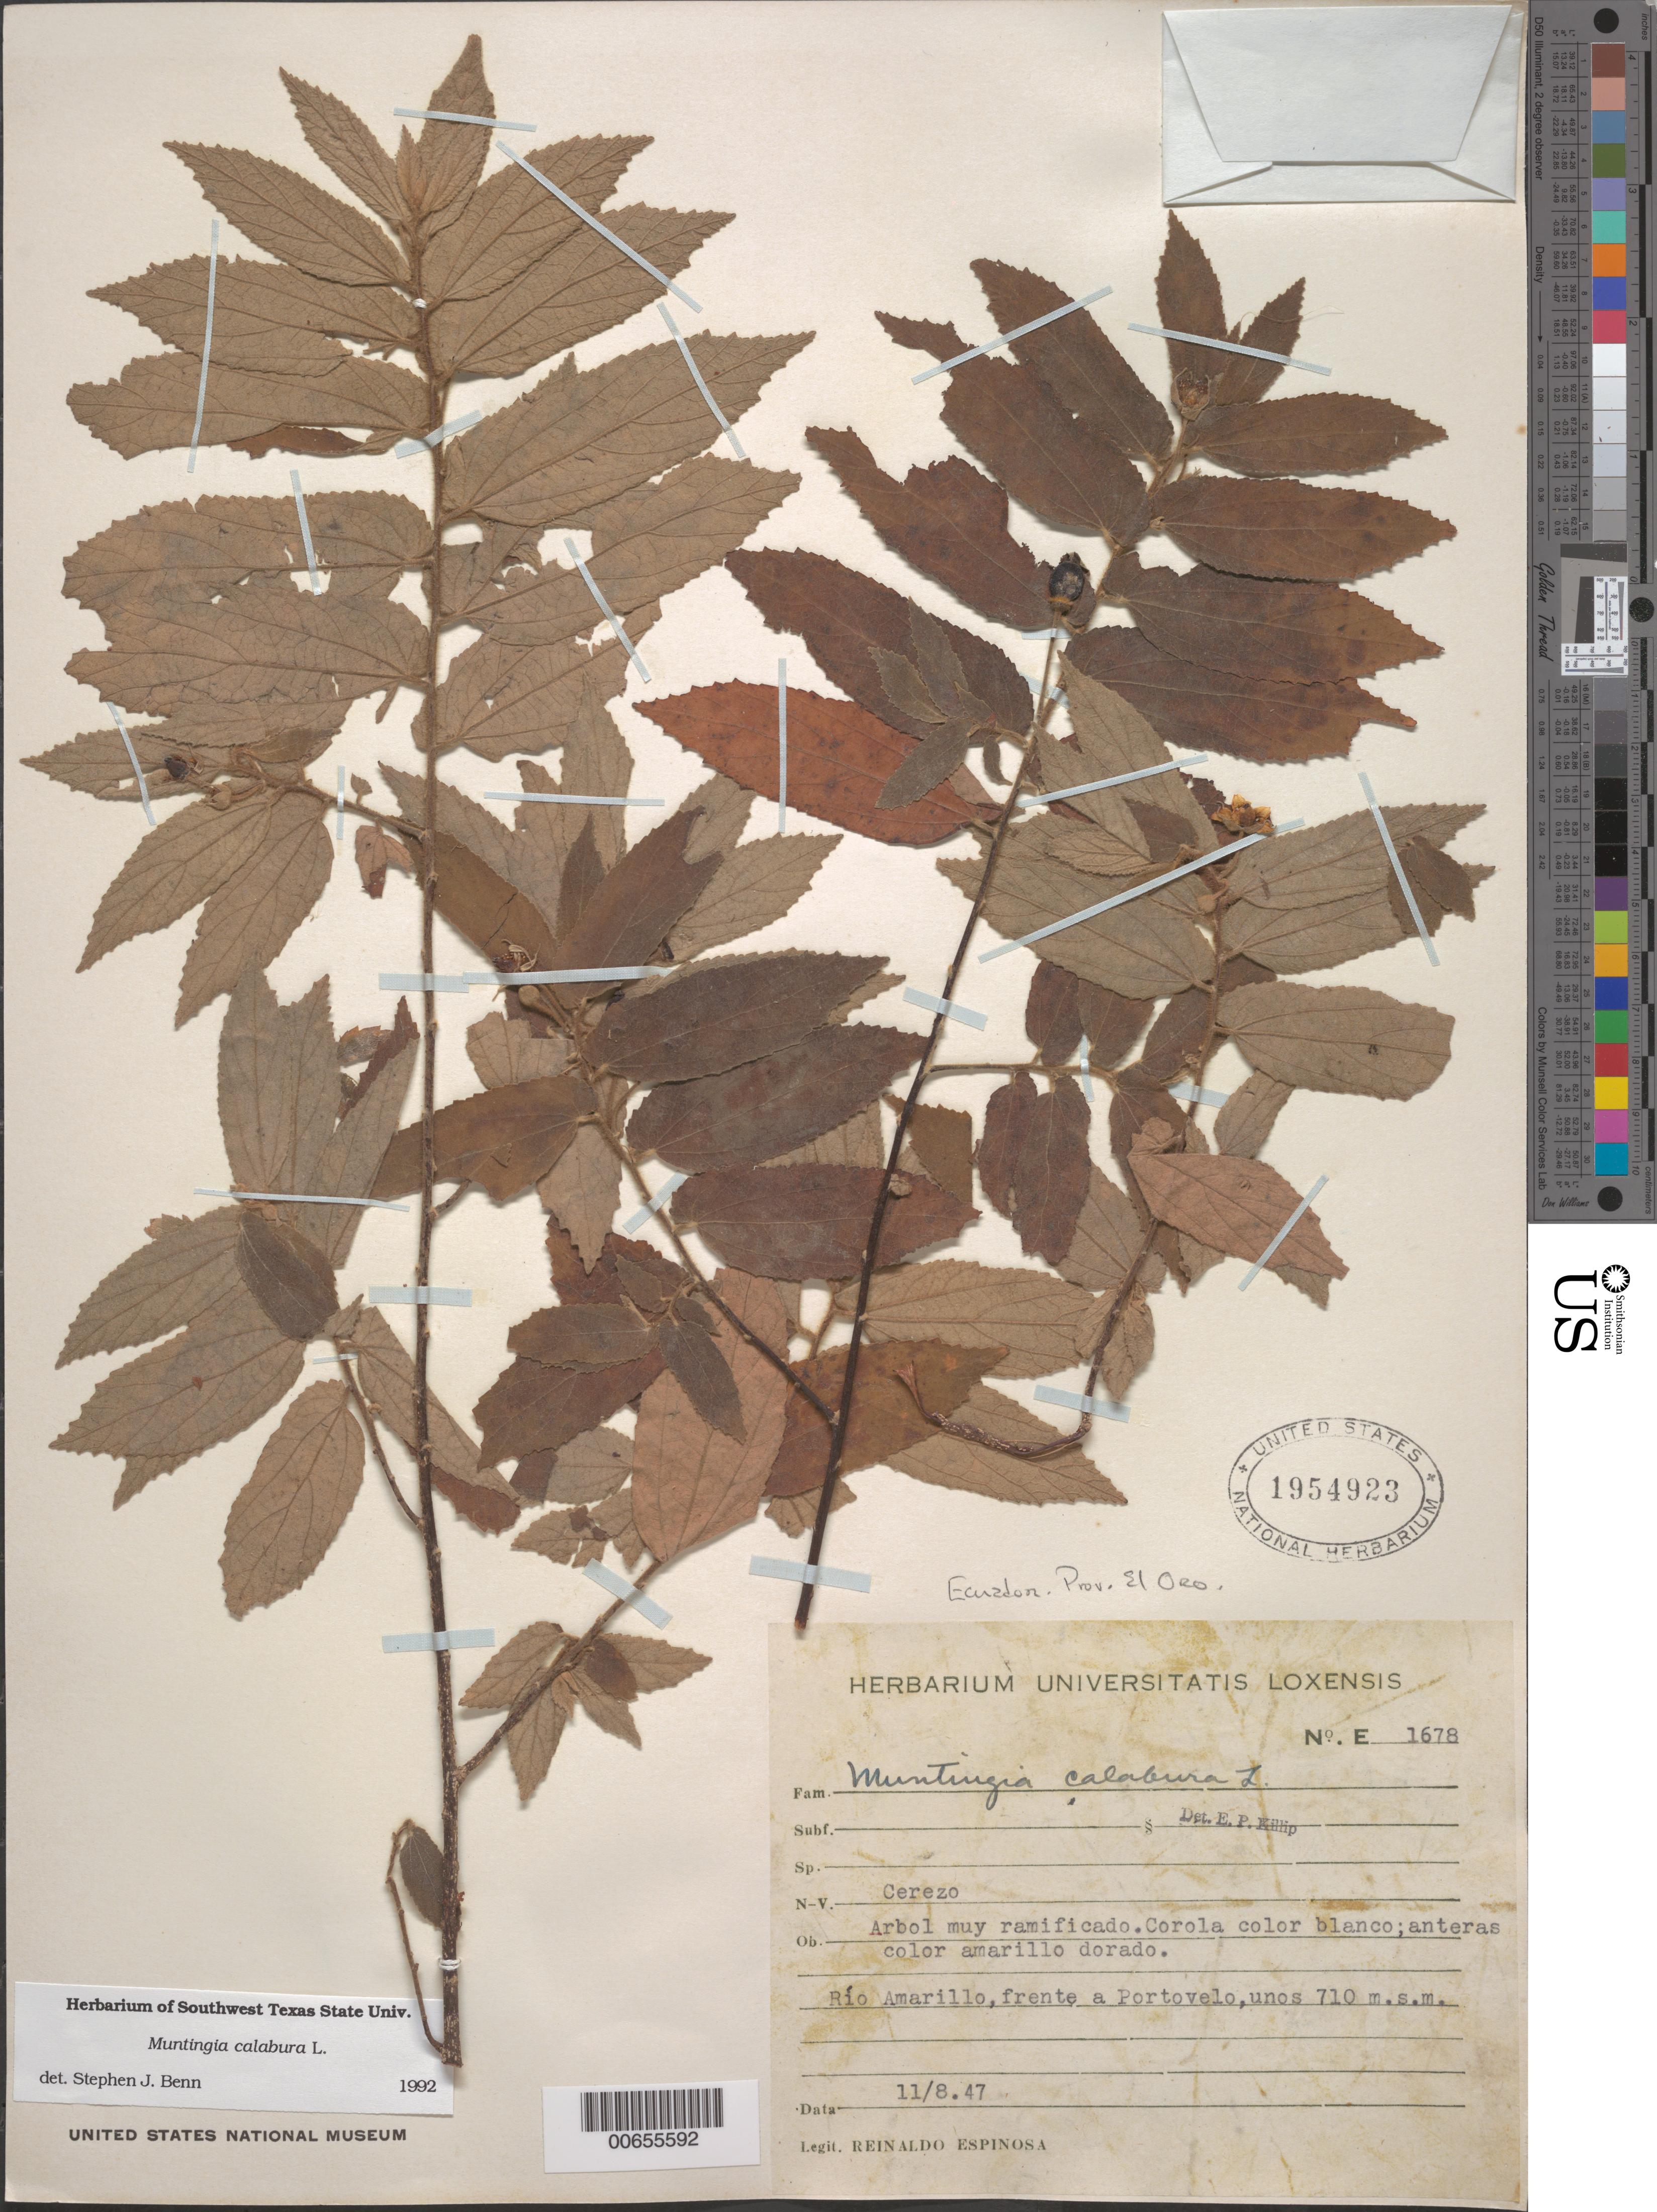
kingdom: Plantae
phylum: Tracheophyta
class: Magnoliopsida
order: Malvales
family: Muntingiaceae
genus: Muntingia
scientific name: Muntingia calabura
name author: L.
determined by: Benn, S. J.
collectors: R. Espinosa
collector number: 1678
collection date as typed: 11 008 1947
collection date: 1947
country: Ecuador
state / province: El Oro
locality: Río Amarillo, frente a Portovelo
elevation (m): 710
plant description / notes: Common name: Cerezo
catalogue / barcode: US 1954923